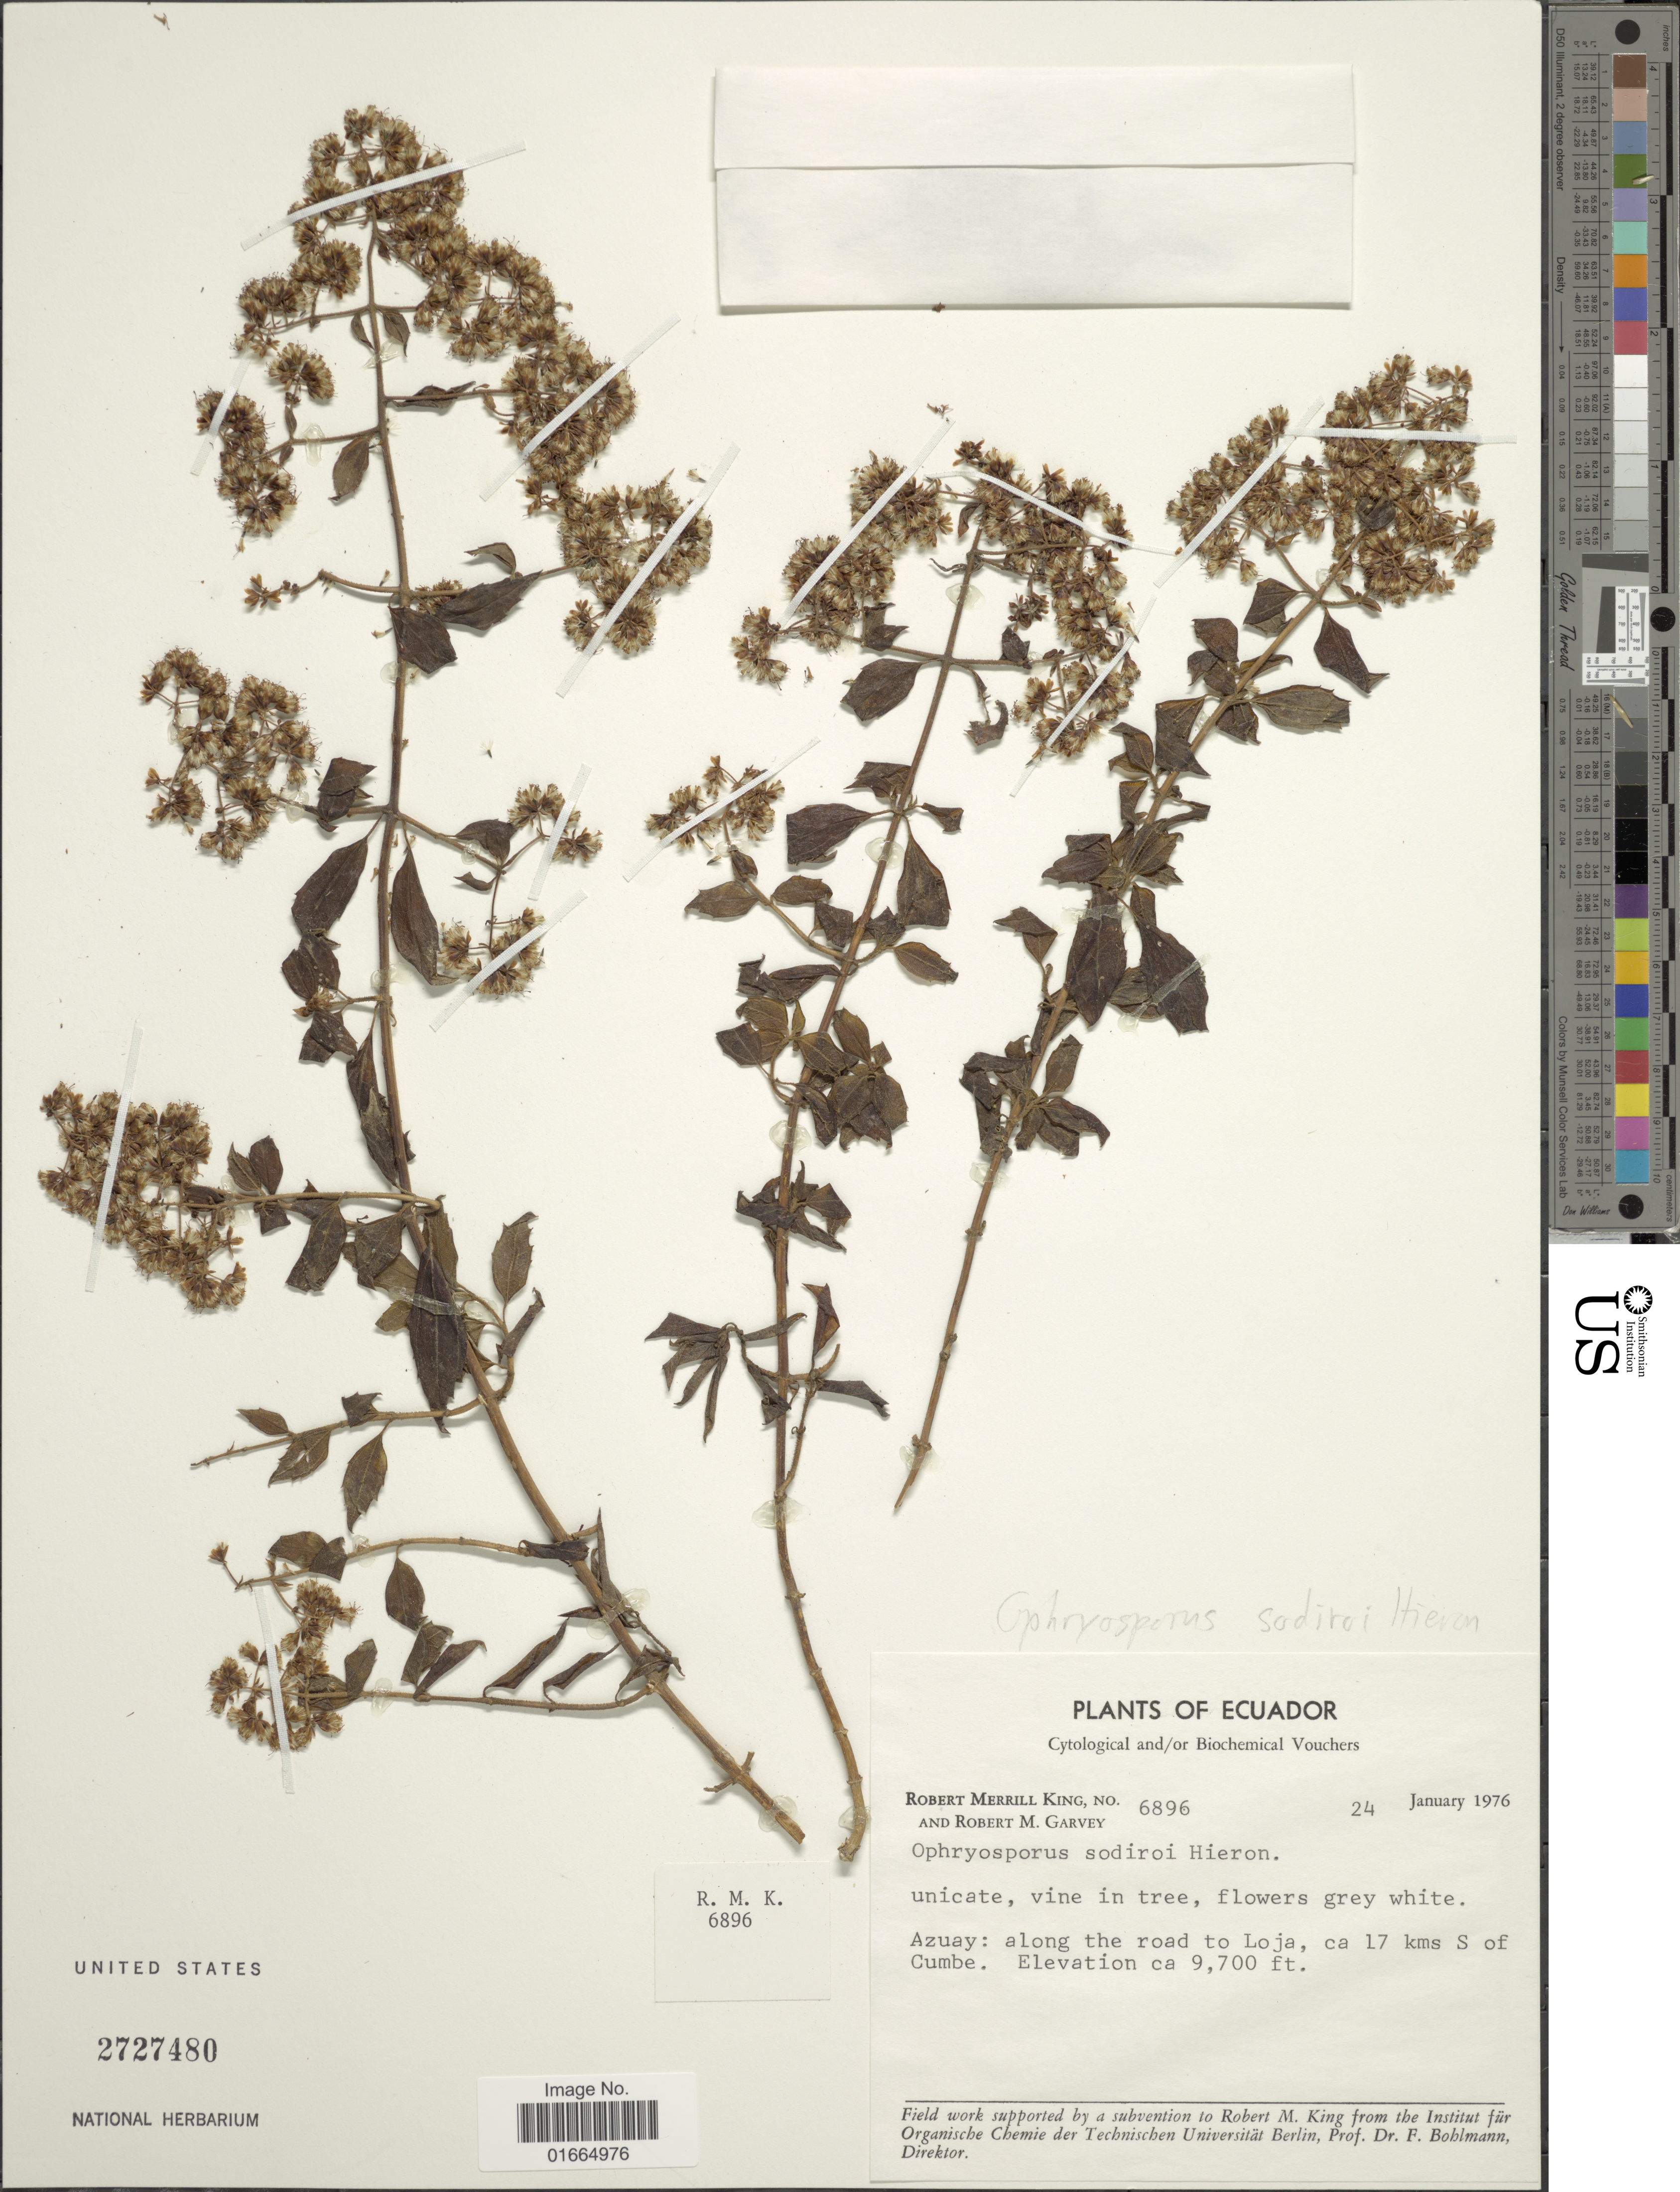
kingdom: Plantae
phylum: Tracheophyta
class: Magnoliopsida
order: Asterales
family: Asteraceae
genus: Ophryosporus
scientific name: Ophryosporus sodiroi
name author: Hieron.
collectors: R. M. King & R. Garvey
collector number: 6896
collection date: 1976-01-24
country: Ecuador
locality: Azuay: along the road to Loja, ca 17 kms S of Cumbe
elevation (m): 2957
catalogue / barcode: US 2727480